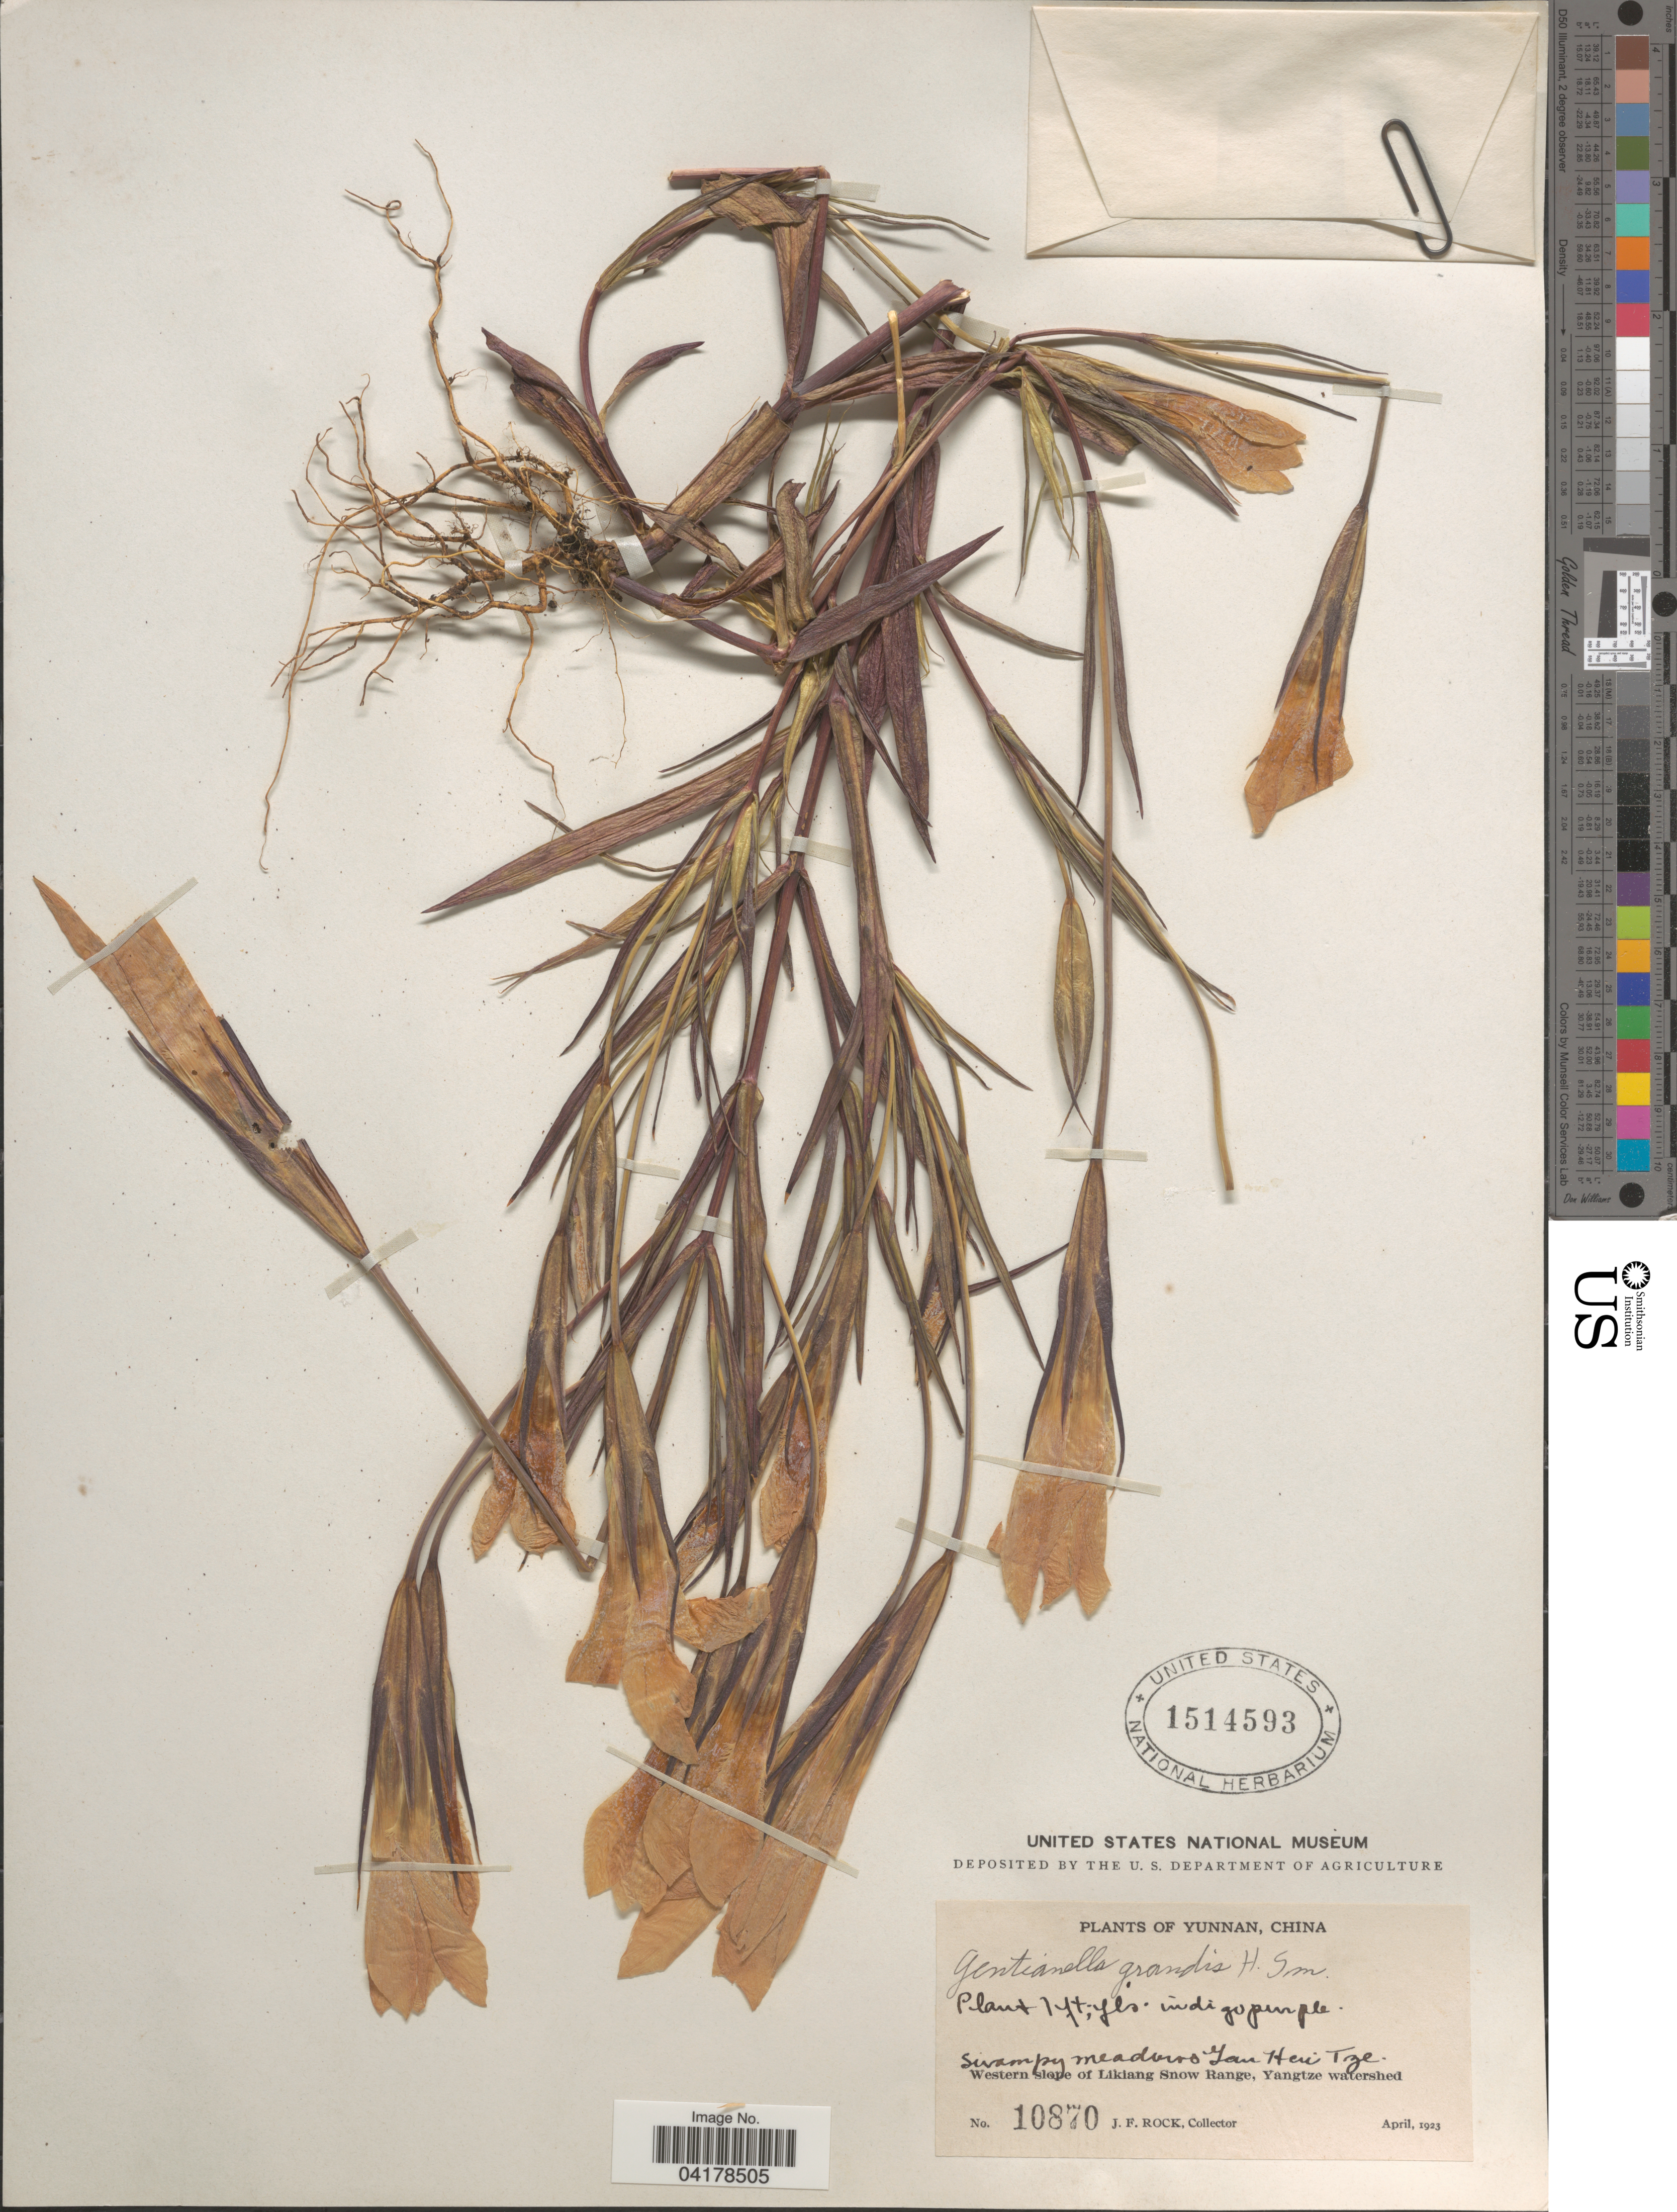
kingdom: Plantae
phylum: Tracheophyta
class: Magnoliopsida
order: Gentianales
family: Gentianaceae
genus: Gentianella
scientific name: Gentianella grandis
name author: Harry Sm.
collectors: J. Rock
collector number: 10870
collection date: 1923-04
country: China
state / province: Yunnan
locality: Swampy meadows Yan Hui Tze. Western slope of Likiang Snow Range, Yangtze watershed.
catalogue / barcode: US 1514593